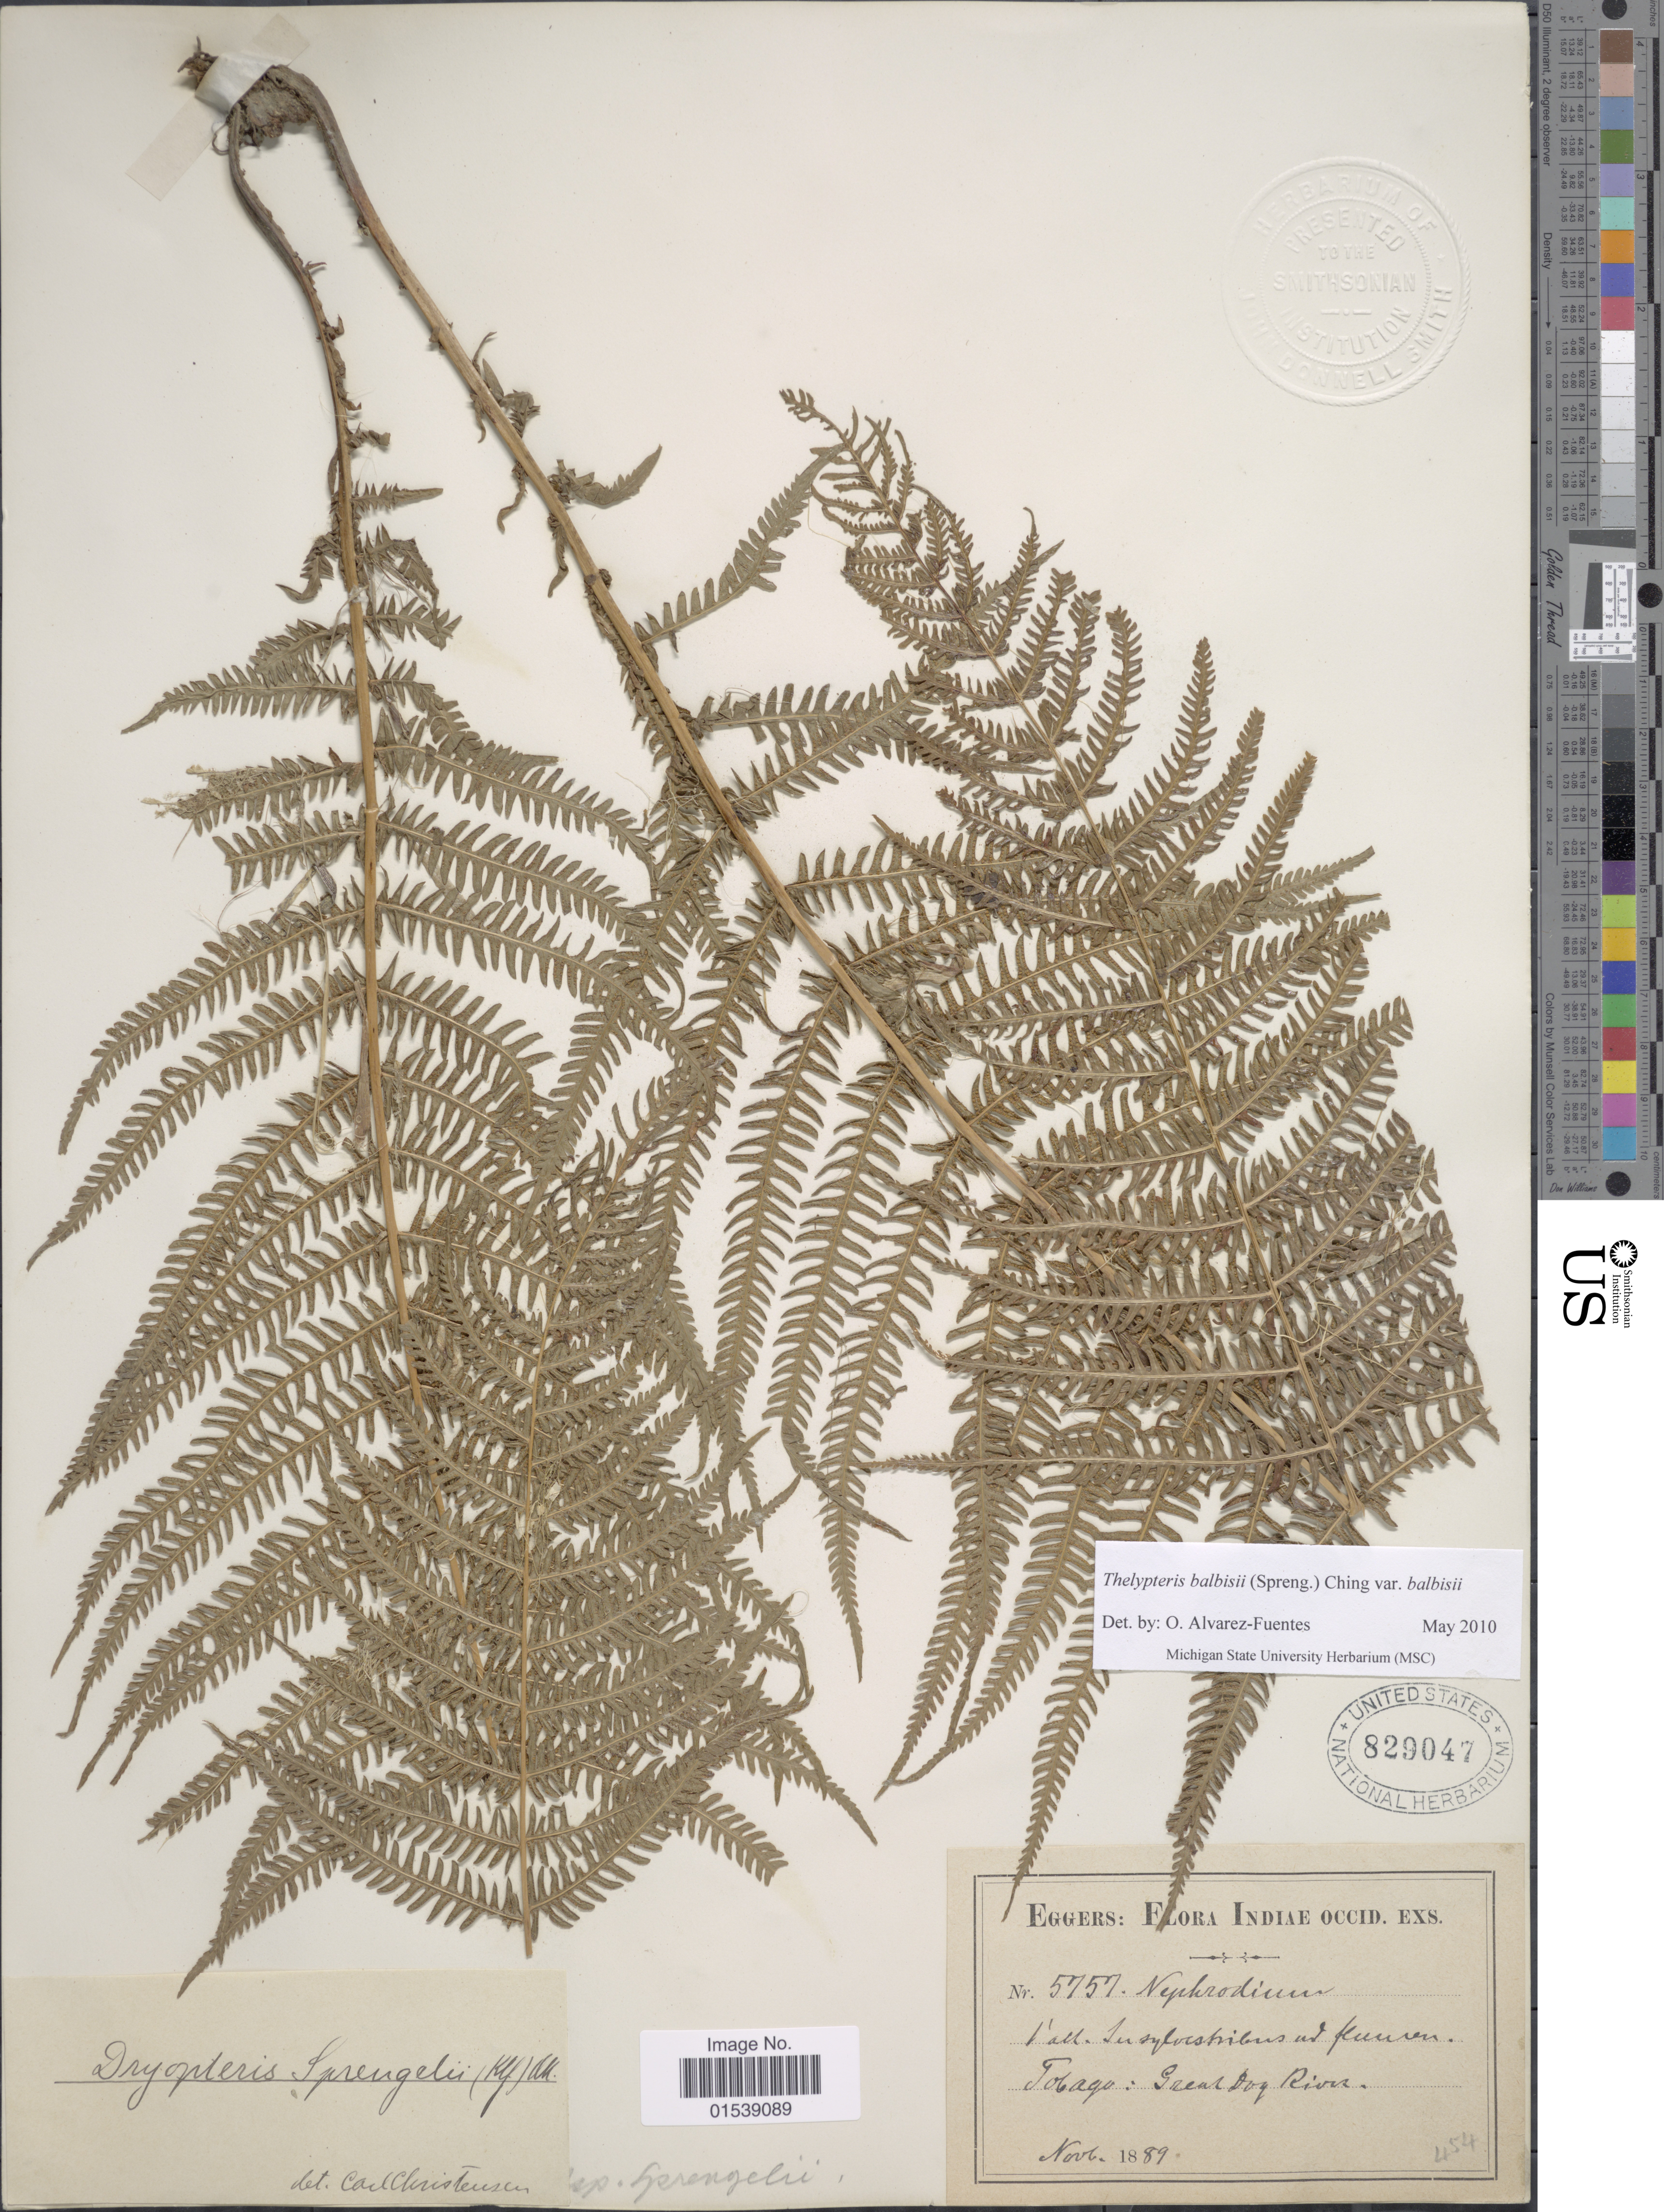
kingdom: Plantae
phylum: Tracheophyta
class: Polypodiopsida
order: Polypodiales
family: Thelypteridaceae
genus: Amauropelta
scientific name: Amauropelta balbisii (Spreng.) comb. nov., ined. 2015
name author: (Spreng.)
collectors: -. Eggers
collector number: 5757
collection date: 1889-11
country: Trinidad and Tobago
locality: Indiae Occid., Tobago: Great Dog River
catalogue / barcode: US 829047